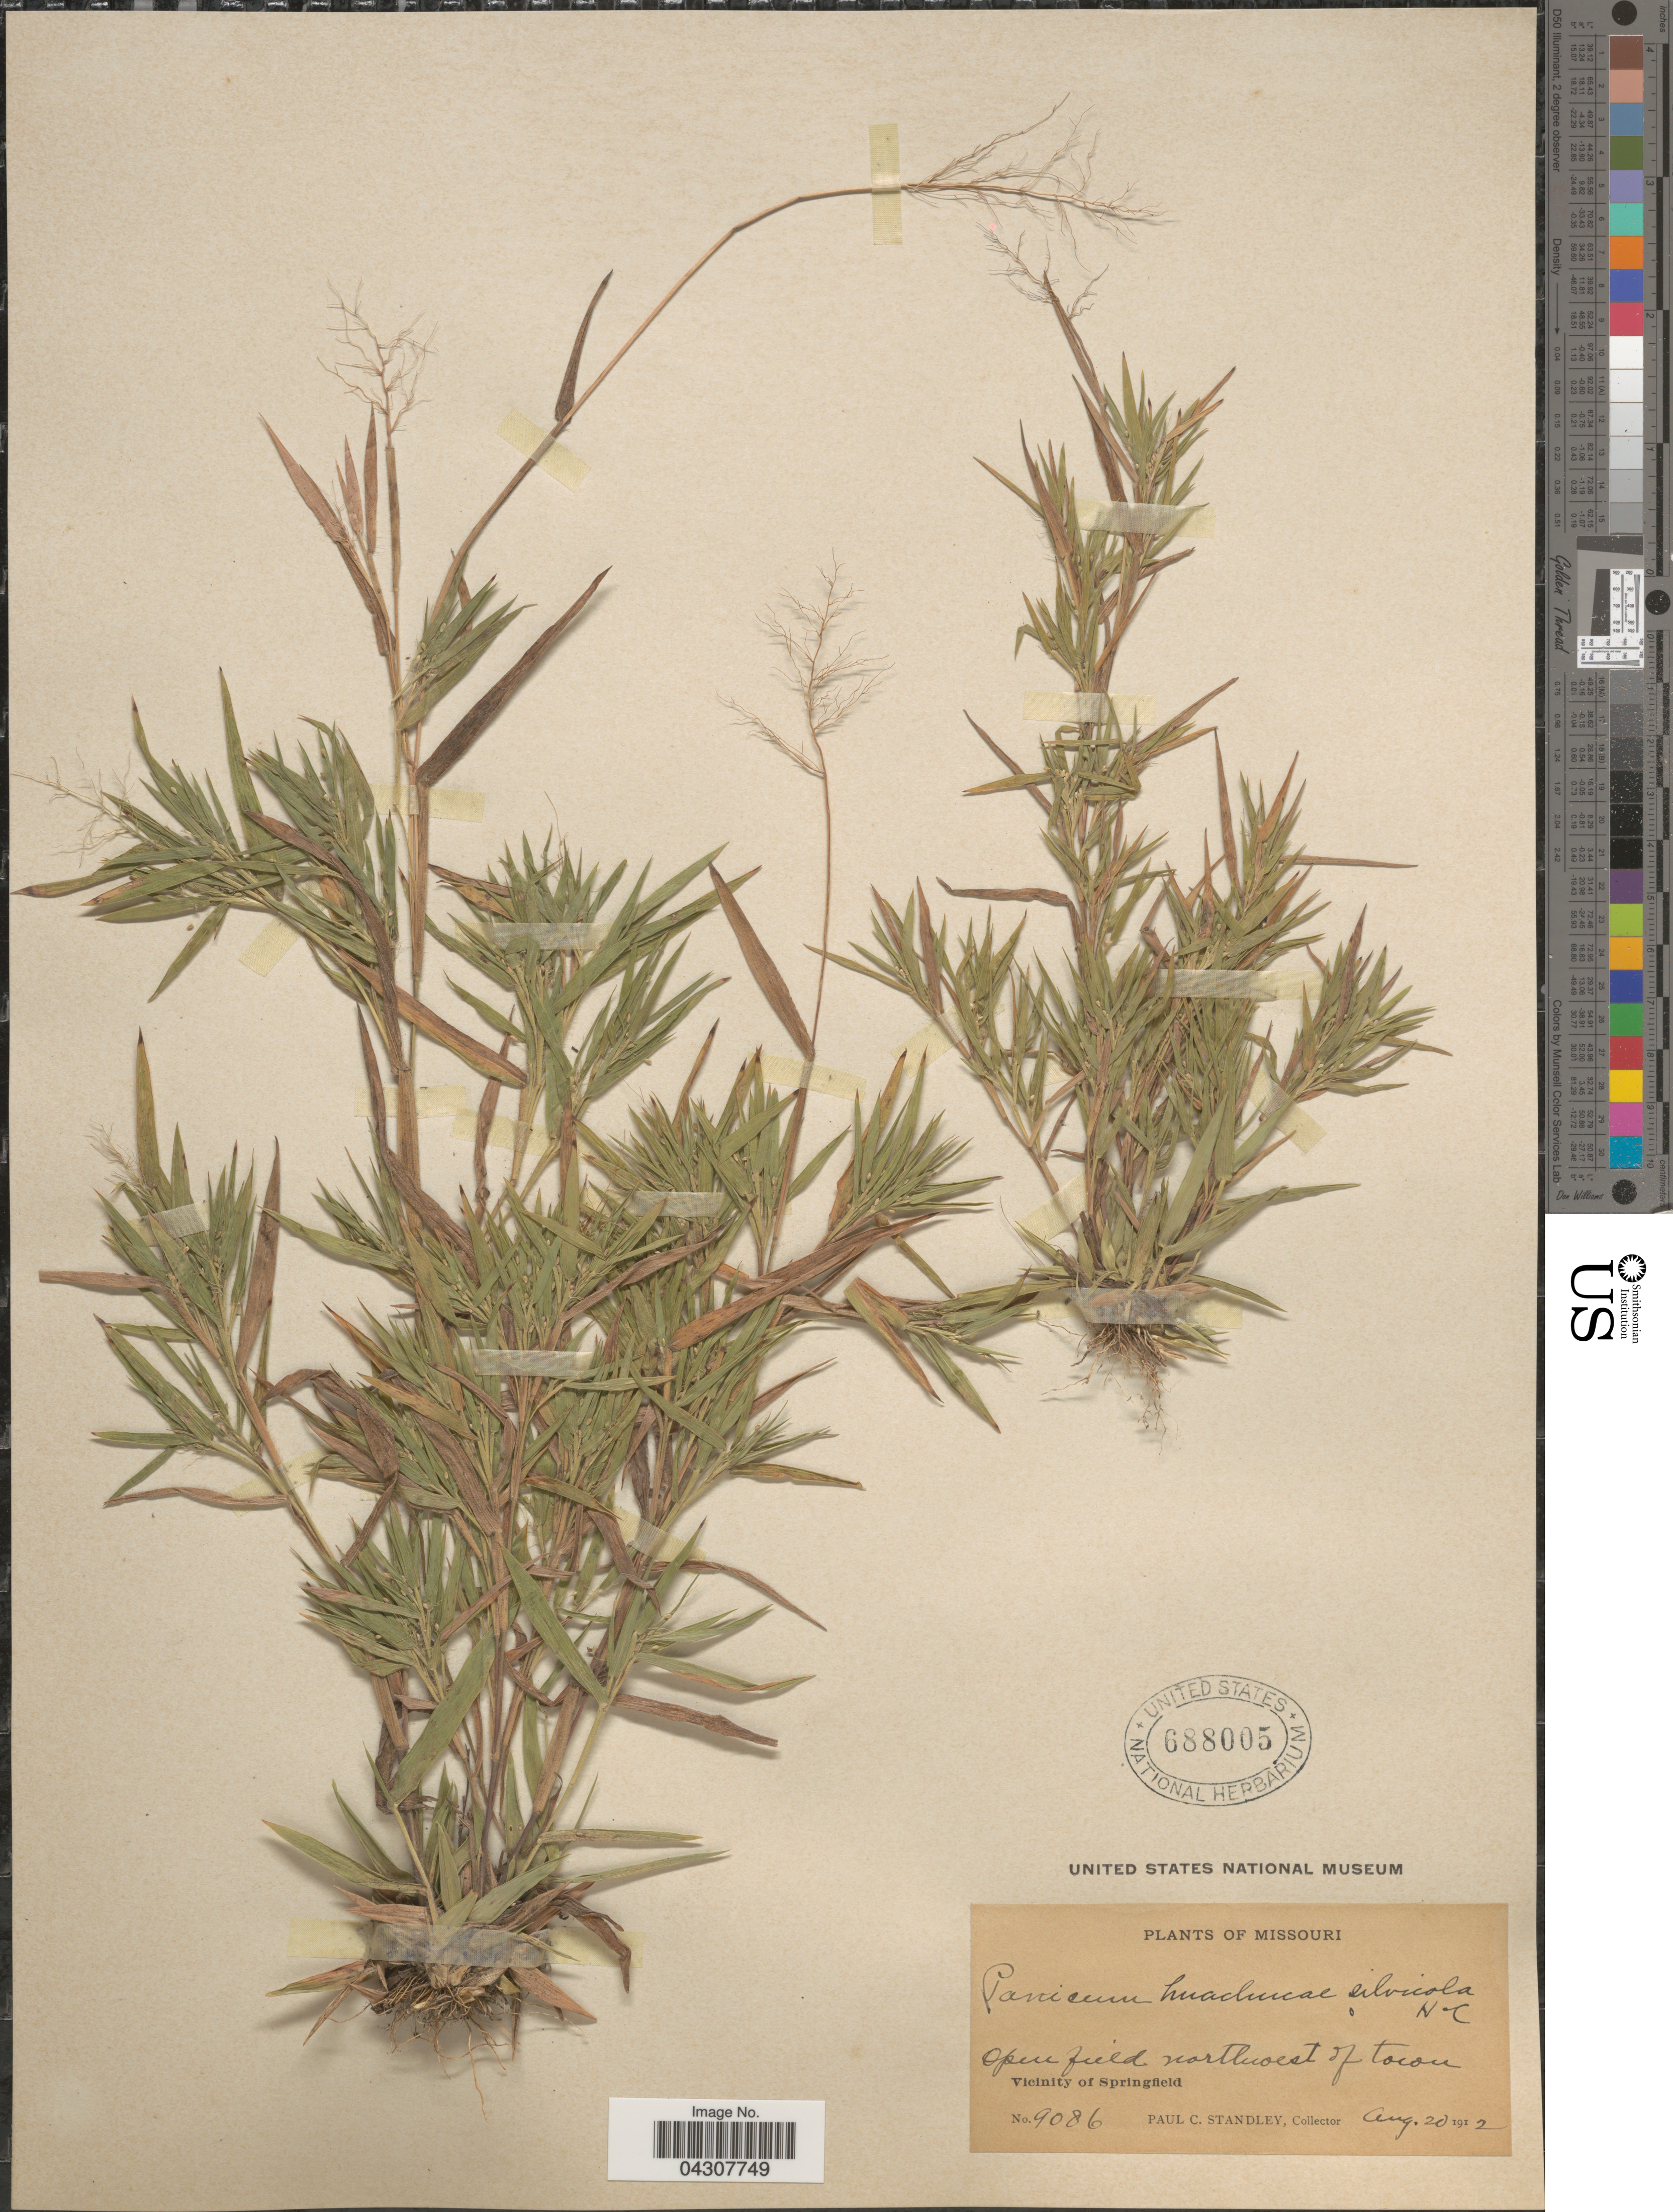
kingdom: Plantae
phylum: Tracheophyta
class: Liliopsida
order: Poales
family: Poaceae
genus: Dichanthelium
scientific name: Dichanthelium acuminatum var. acuminatum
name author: (Sw.) Gould & C.A. Clark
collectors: P. C. Standley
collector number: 9086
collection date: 1912-08-20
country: United States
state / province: Missouri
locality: Open field northwest of town. Vicinity of Springfield.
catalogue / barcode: US 688005